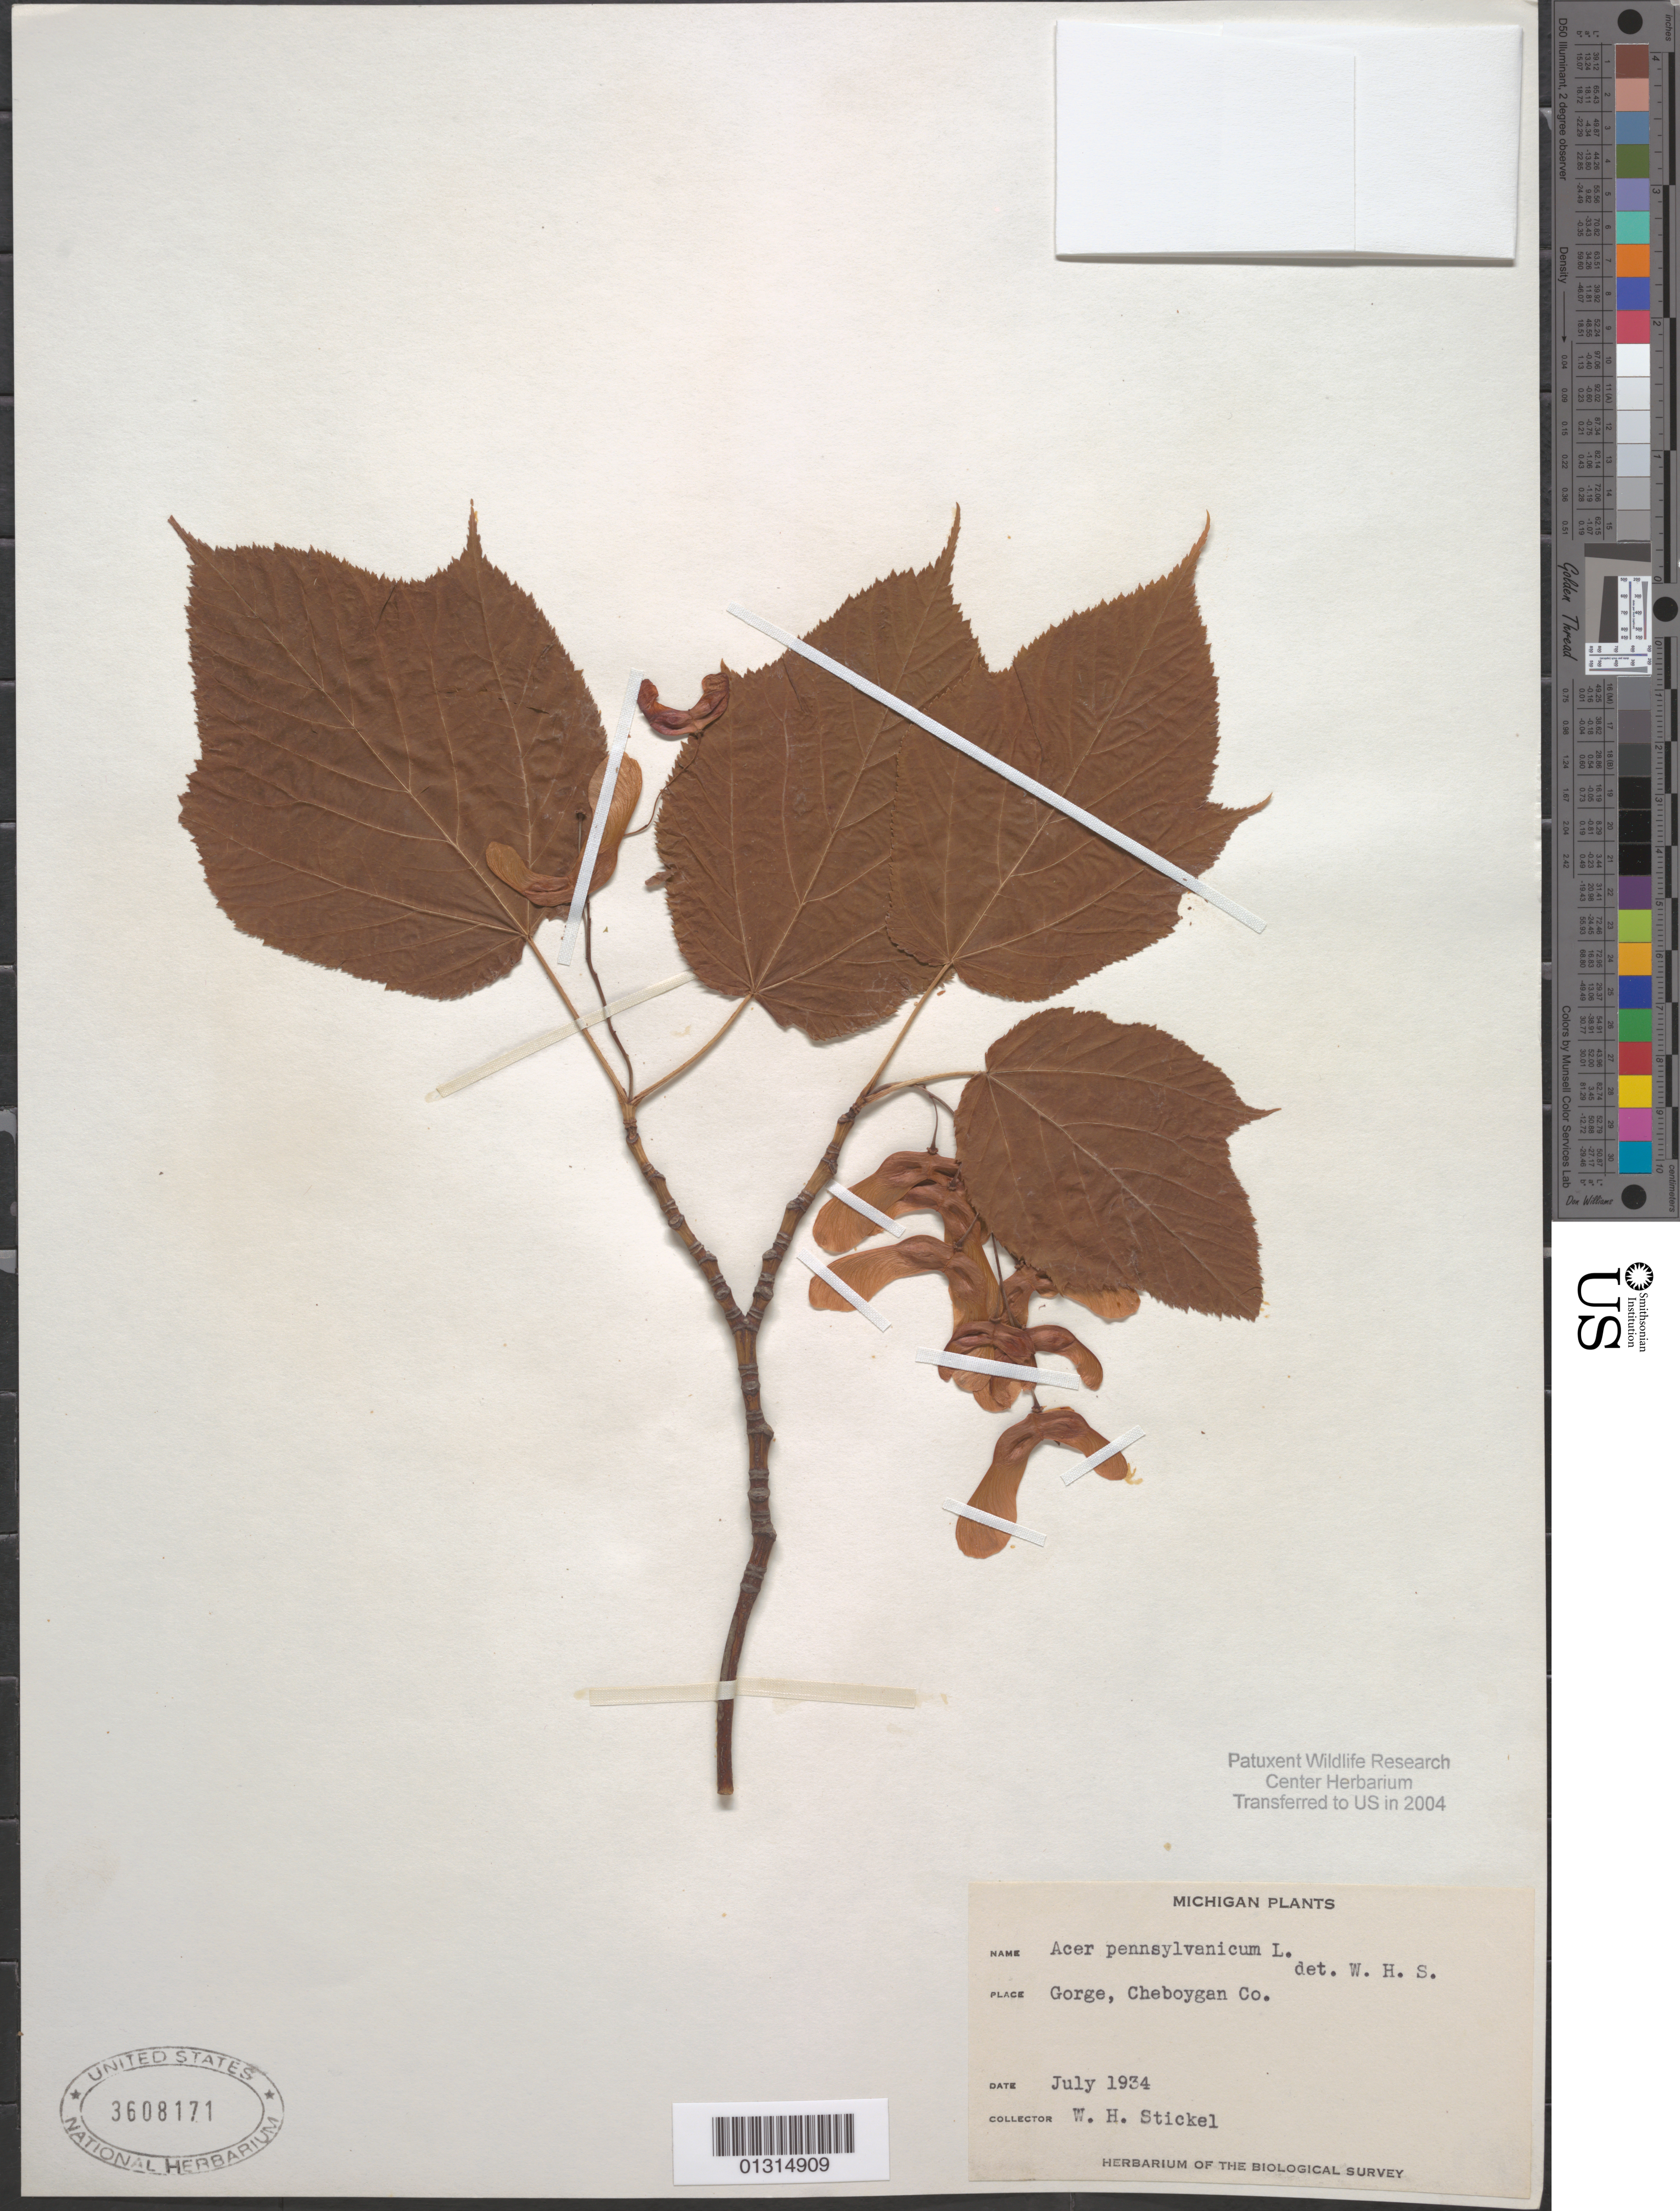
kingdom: Plantae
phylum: Tracheophyta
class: Magnoliopsida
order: Sapindales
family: Sapindaceae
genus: Acer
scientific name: Acer pensylvanicum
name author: L.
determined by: Murray, Edward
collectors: W. Stickel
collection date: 1934-07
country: United States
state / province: Michigan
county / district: Cheboygan County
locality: Cheboygan County, Gorge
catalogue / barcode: US 3608171